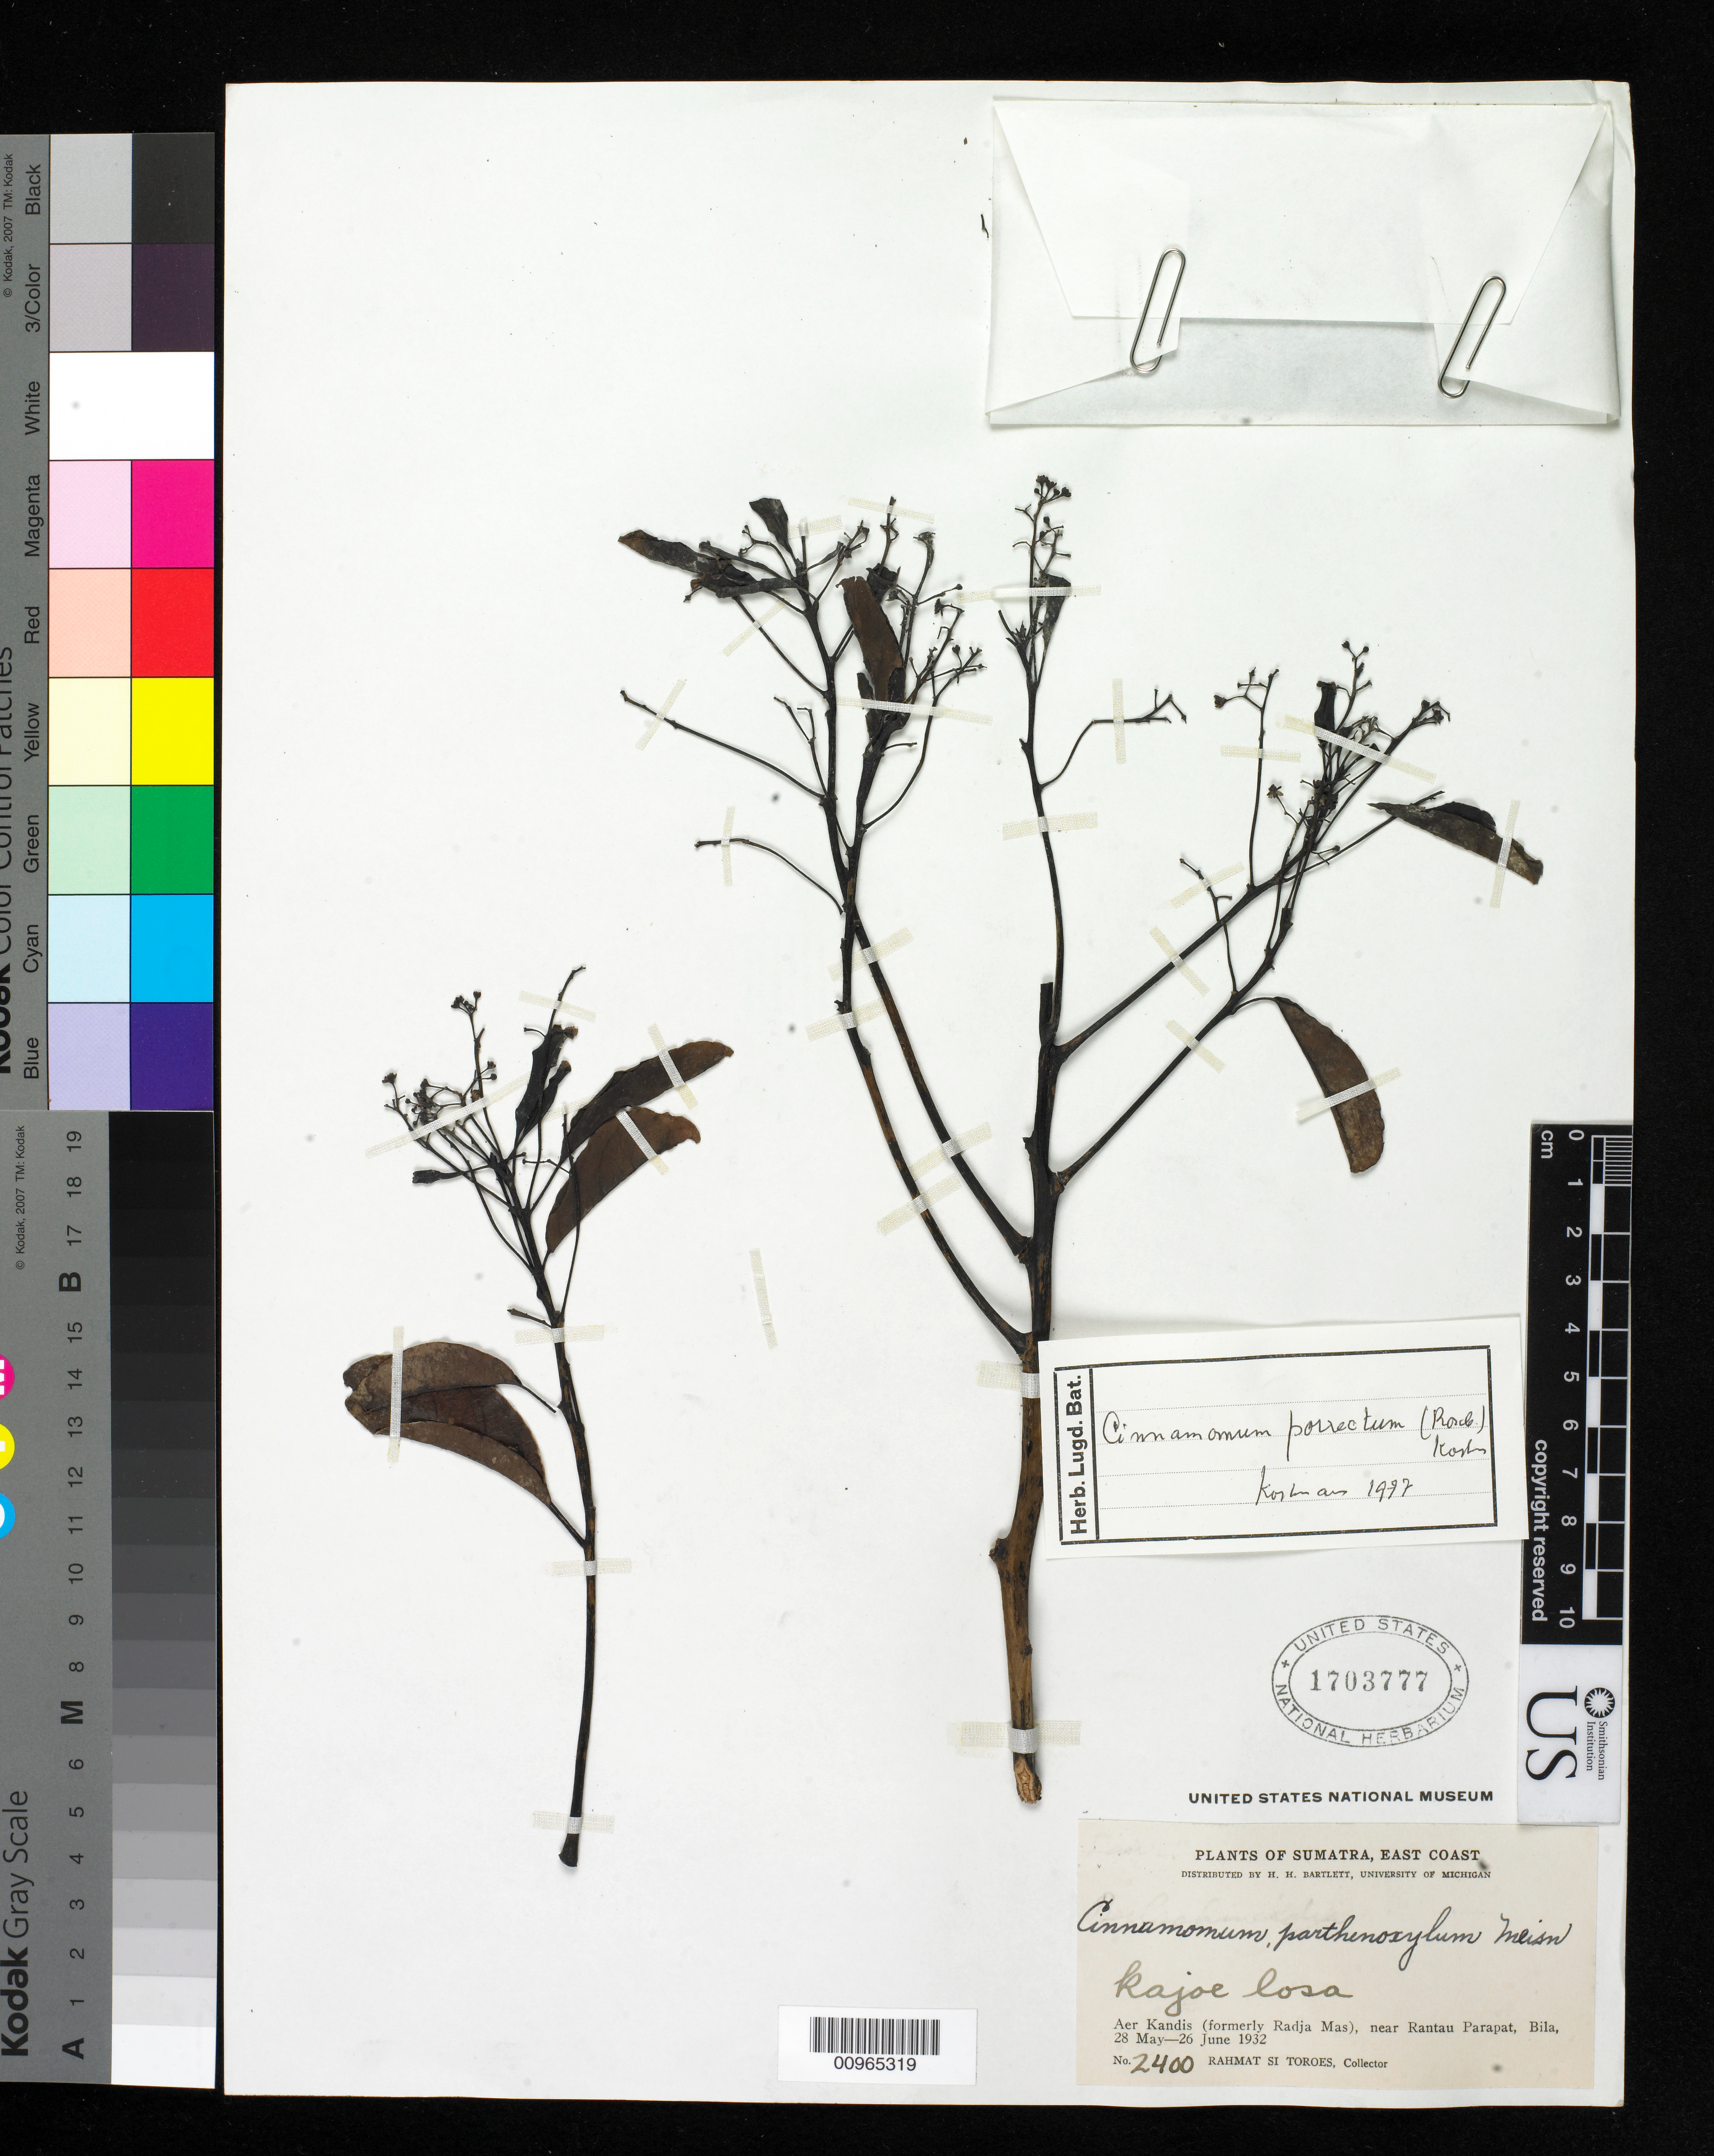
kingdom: Plantae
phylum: Tracheophyta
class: Magnoliopsida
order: Laurales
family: Lauraceae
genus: Cinnamomum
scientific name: Cinnamomum porrectum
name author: (Roxb.) Kosterm.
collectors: Rahmat Si Boeea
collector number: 2400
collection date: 1932-05-28/1932-06-26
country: Indonesia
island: Sumatra I.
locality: (East Coast) Aer Kandis (formerly Radja Mas), nar Rantau Parapat, Bila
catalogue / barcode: US 1703777